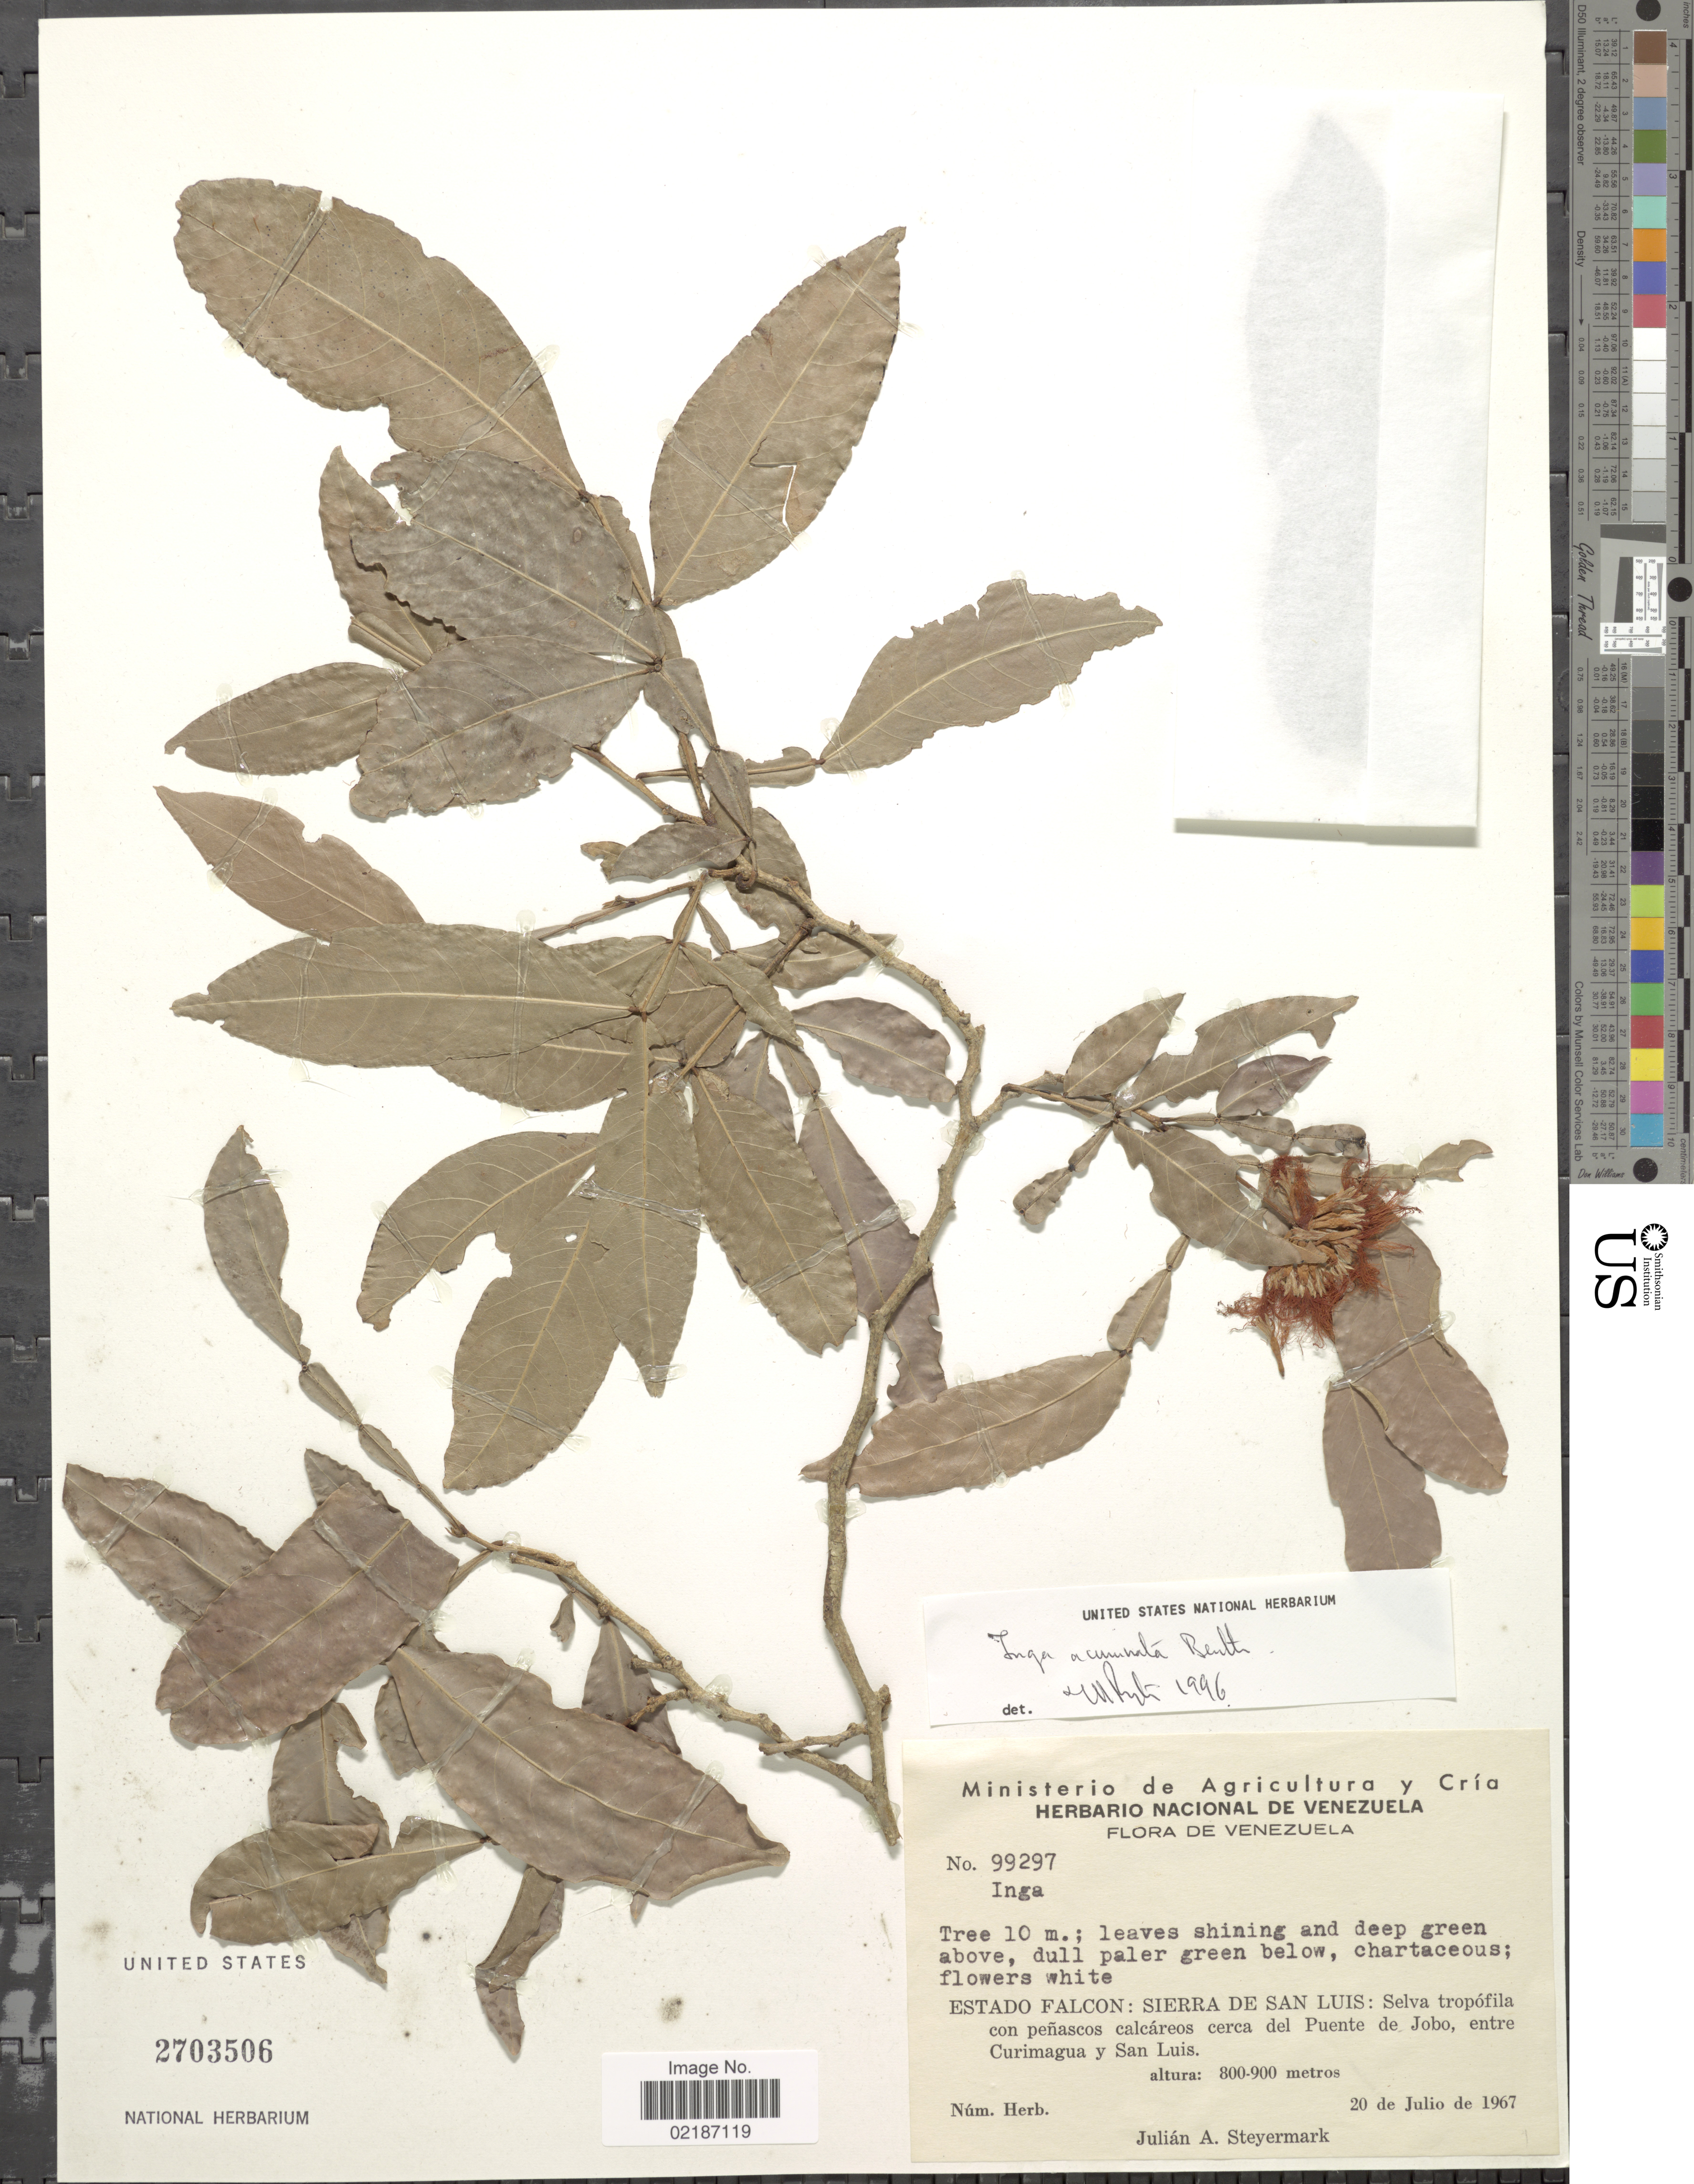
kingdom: Plantae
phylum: Tracheophyta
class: Magnoliopsida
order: Fabales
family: Fabaceae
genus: Inga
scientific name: Inga acuminata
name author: Benth.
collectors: J. Steyermark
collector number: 99297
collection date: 1967-07-20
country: Venezuela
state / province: Falcón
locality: Sierra de San Luis: Selva tropófila con peñascos calcáreos cerca del Puente de Jobo, entre Curmagua y San Luis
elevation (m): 800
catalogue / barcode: US 2703506